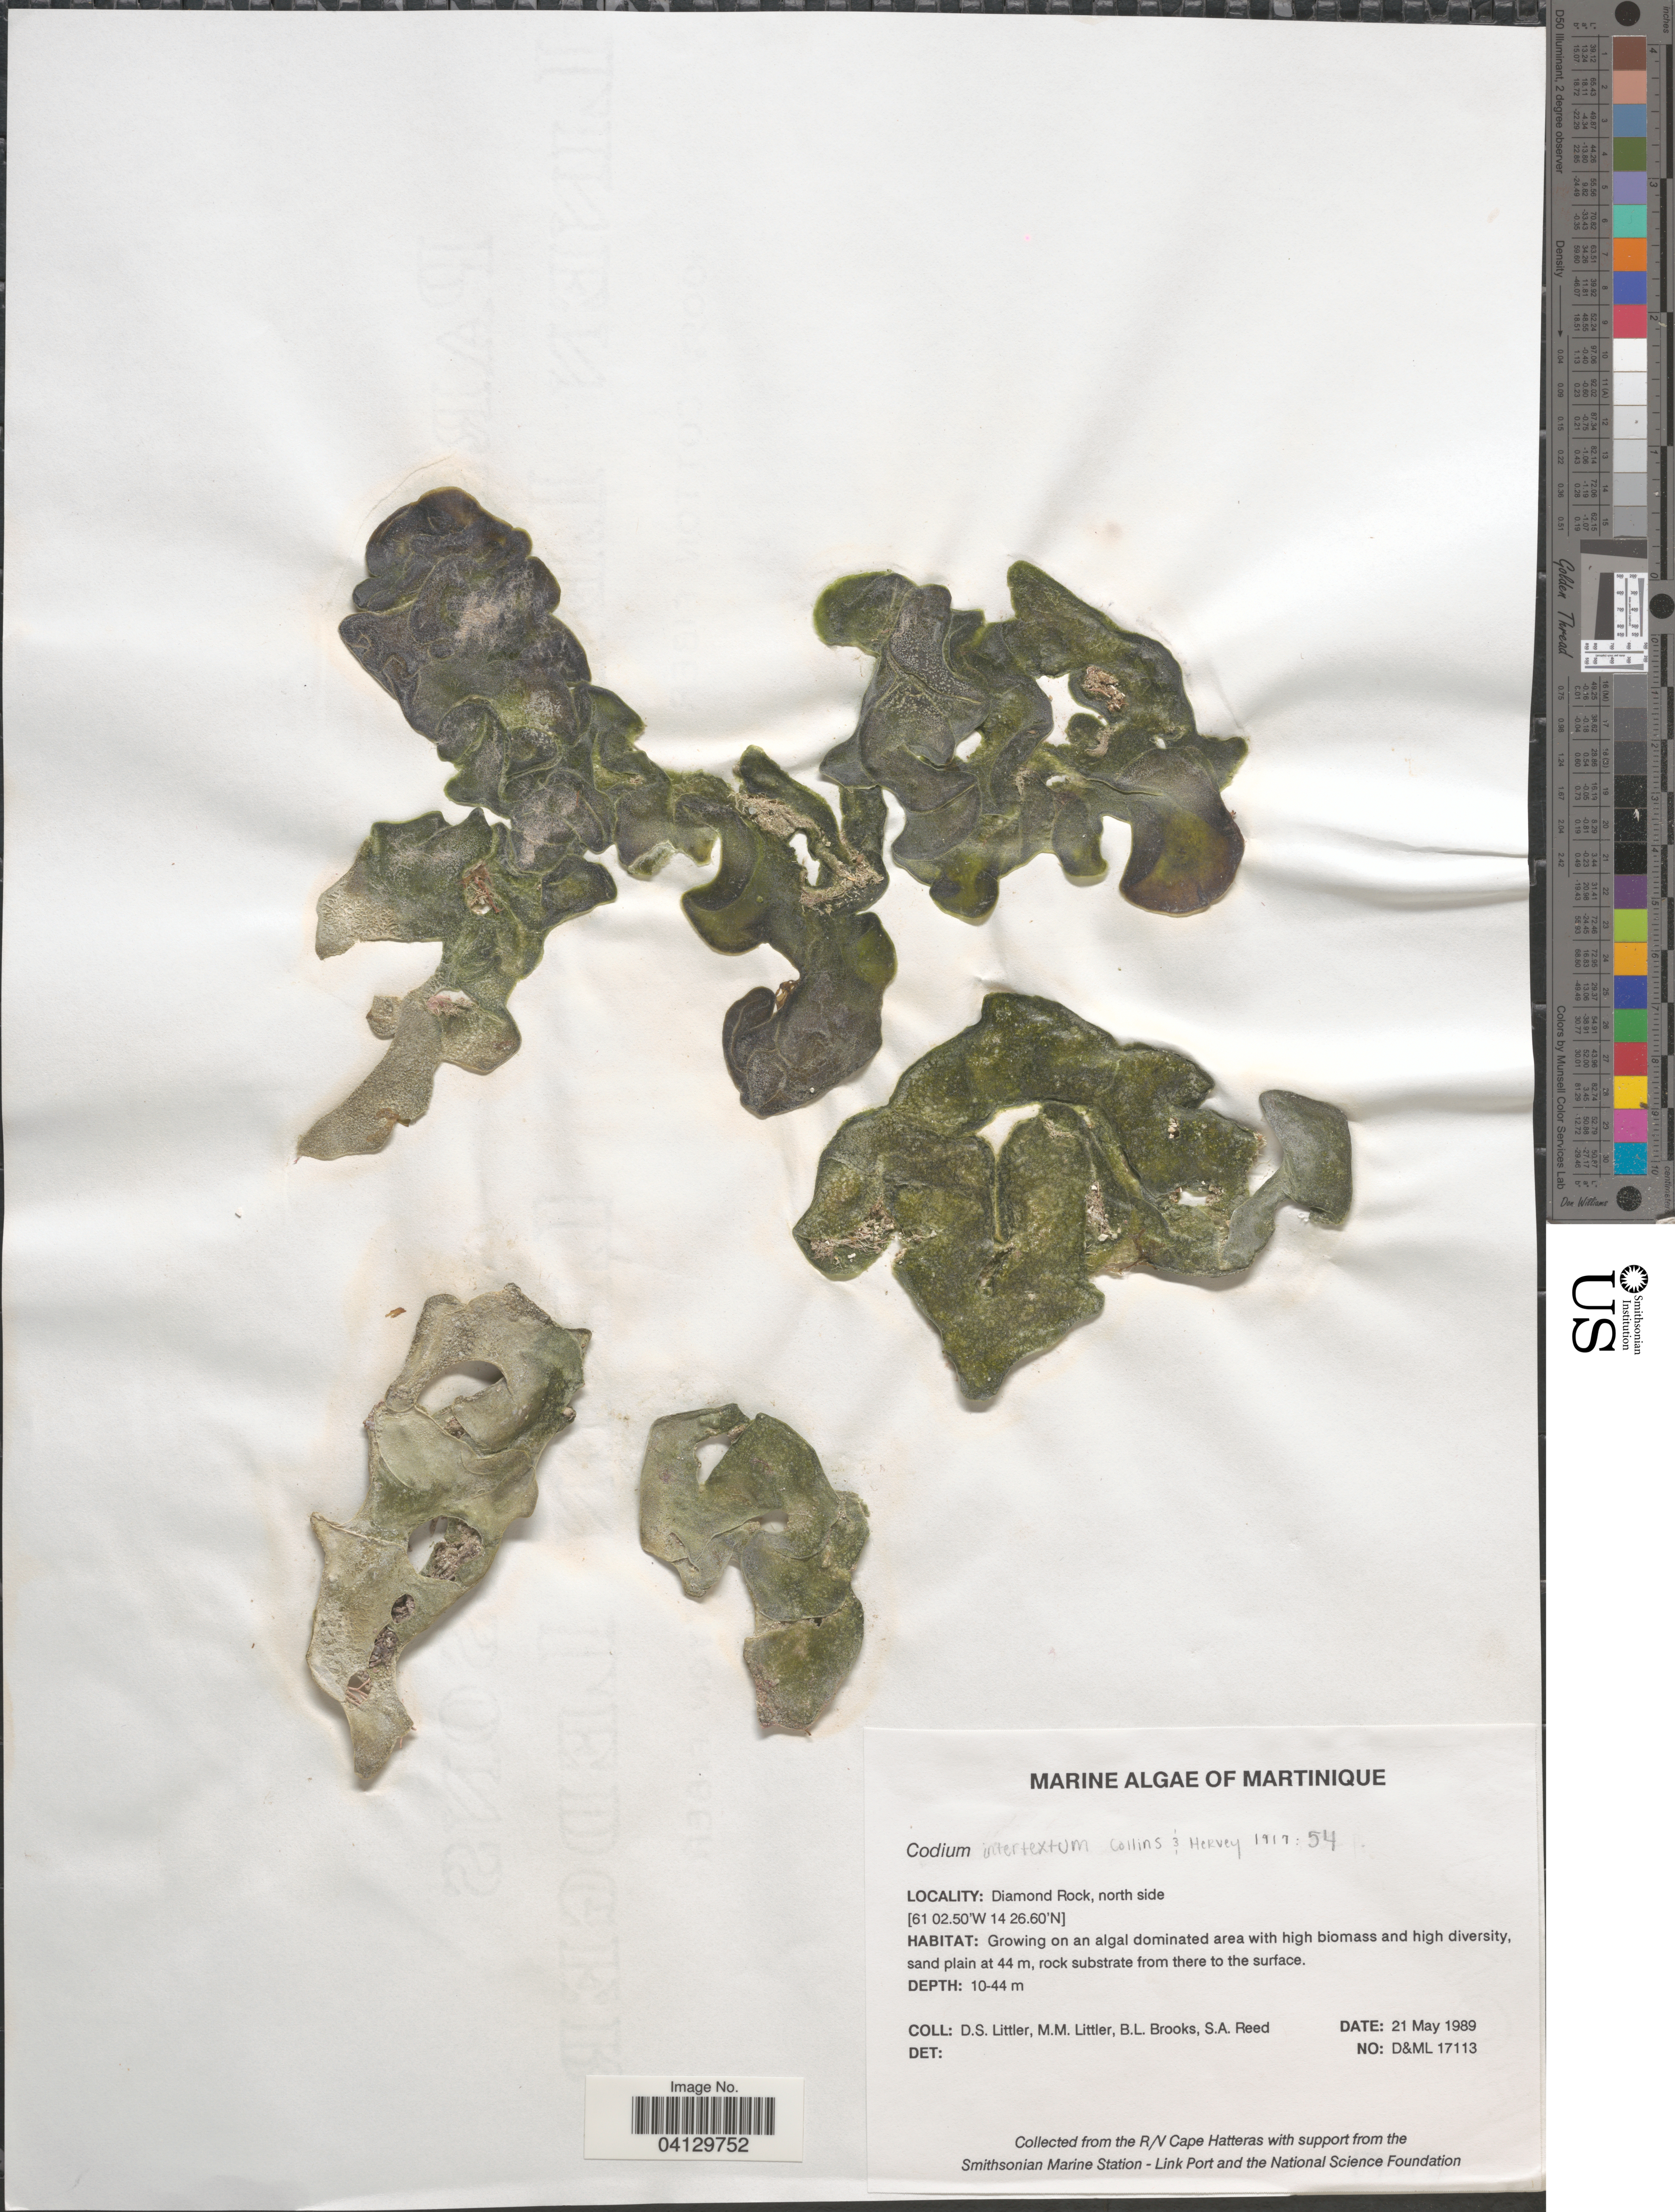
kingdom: Plantae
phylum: Chlorophyta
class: Ulvophyceae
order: Bryopsidales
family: Codiaceae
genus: Codium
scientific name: Codium intertextum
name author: Collins & Herv.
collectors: D. S. Littler, B. Brooks & S. Reed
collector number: D&ML17113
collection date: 1989-05-21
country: Martinique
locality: Diamond Rock, north side.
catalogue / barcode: US 329094